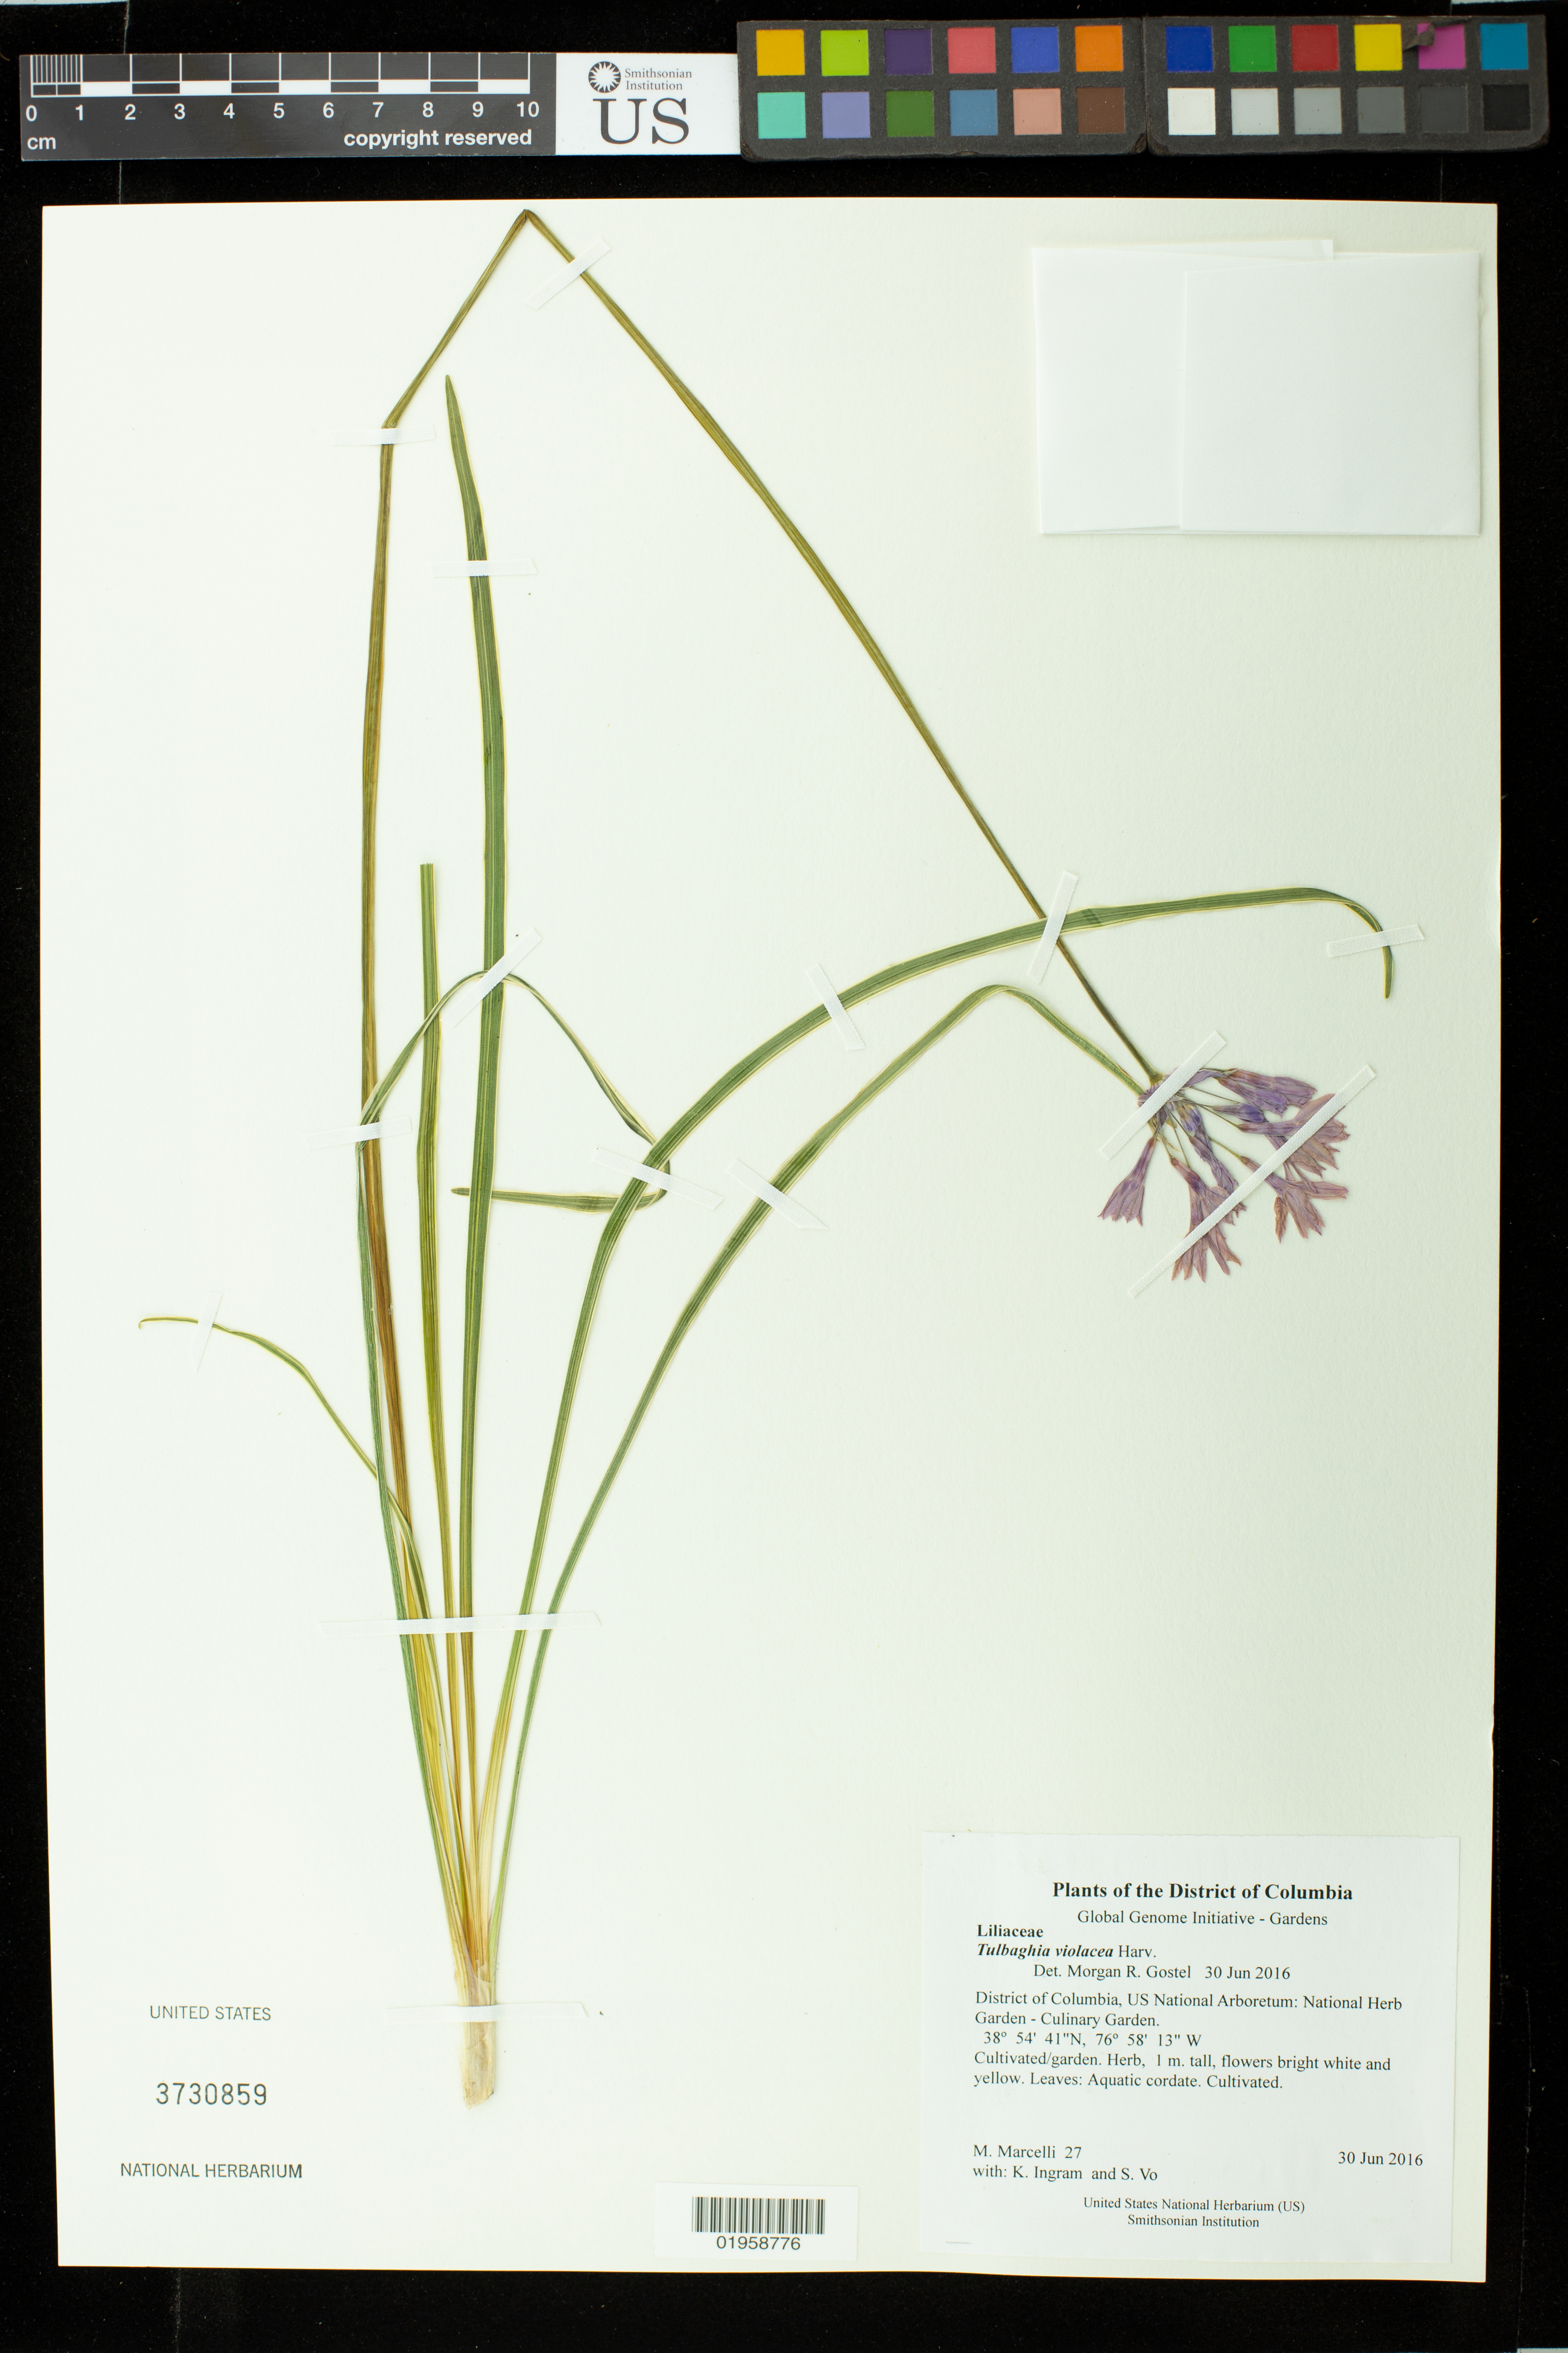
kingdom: Plantae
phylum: Tracheophyta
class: Liliopsida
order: Asparagales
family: Amaryllidaceae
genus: Tulbaghia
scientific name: Tulbaghia violacea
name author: Harv.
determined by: Gostel, Morgan R., (BRIT), Botanical Research Institute of Texas (UNITED STATES)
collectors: M. Marcelli, K. S. Ingram & S. Vo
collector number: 27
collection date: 2016-06-30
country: United States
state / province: District of Columbia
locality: US National Arboretum: National Herb Garden - Culinary Garden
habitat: Cultivated/garden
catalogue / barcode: US 3730859